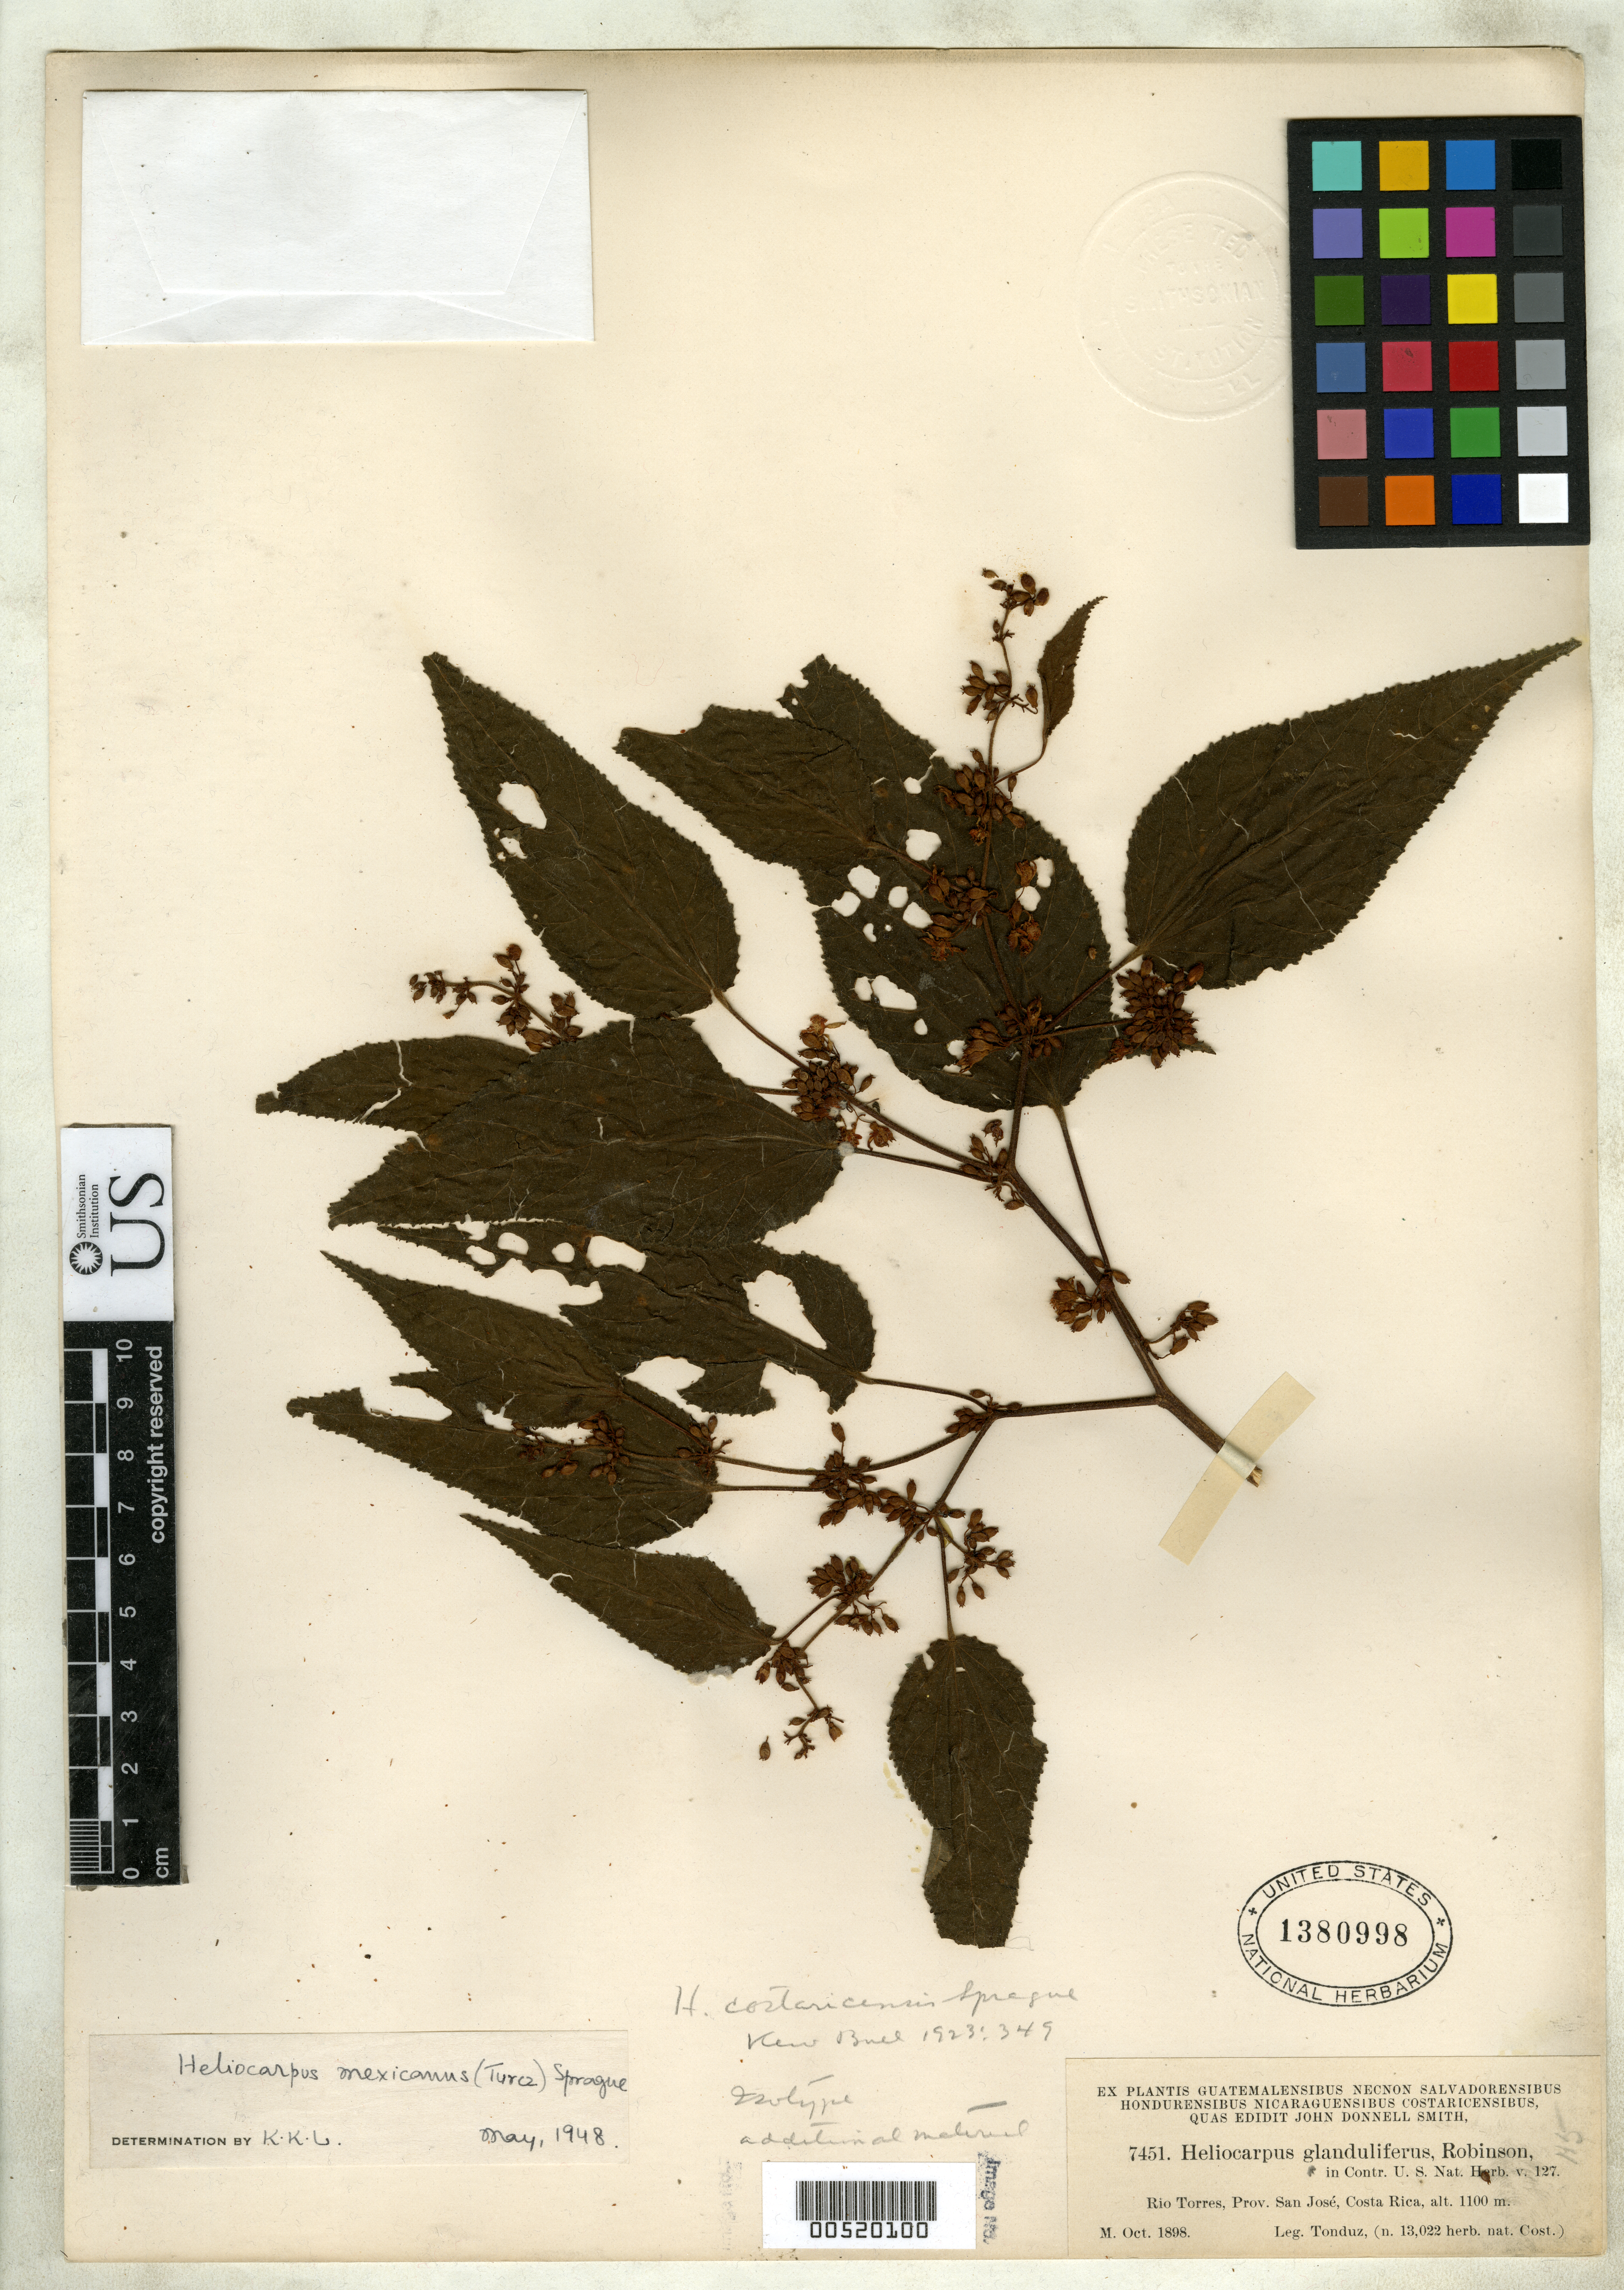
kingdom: Plantae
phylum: Tracheophyta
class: Magnoliopsida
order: Malvales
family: Malvaceae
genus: Heliocarpus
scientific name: Heliocarpus costaricensis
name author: Sprague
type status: Type Collection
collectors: A. Tonduz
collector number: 7451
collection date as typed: Oct 1898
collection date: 1898-10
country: Costa Rica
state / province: San José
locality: Rio Torres.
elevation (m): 1100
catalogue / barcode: US 1380998